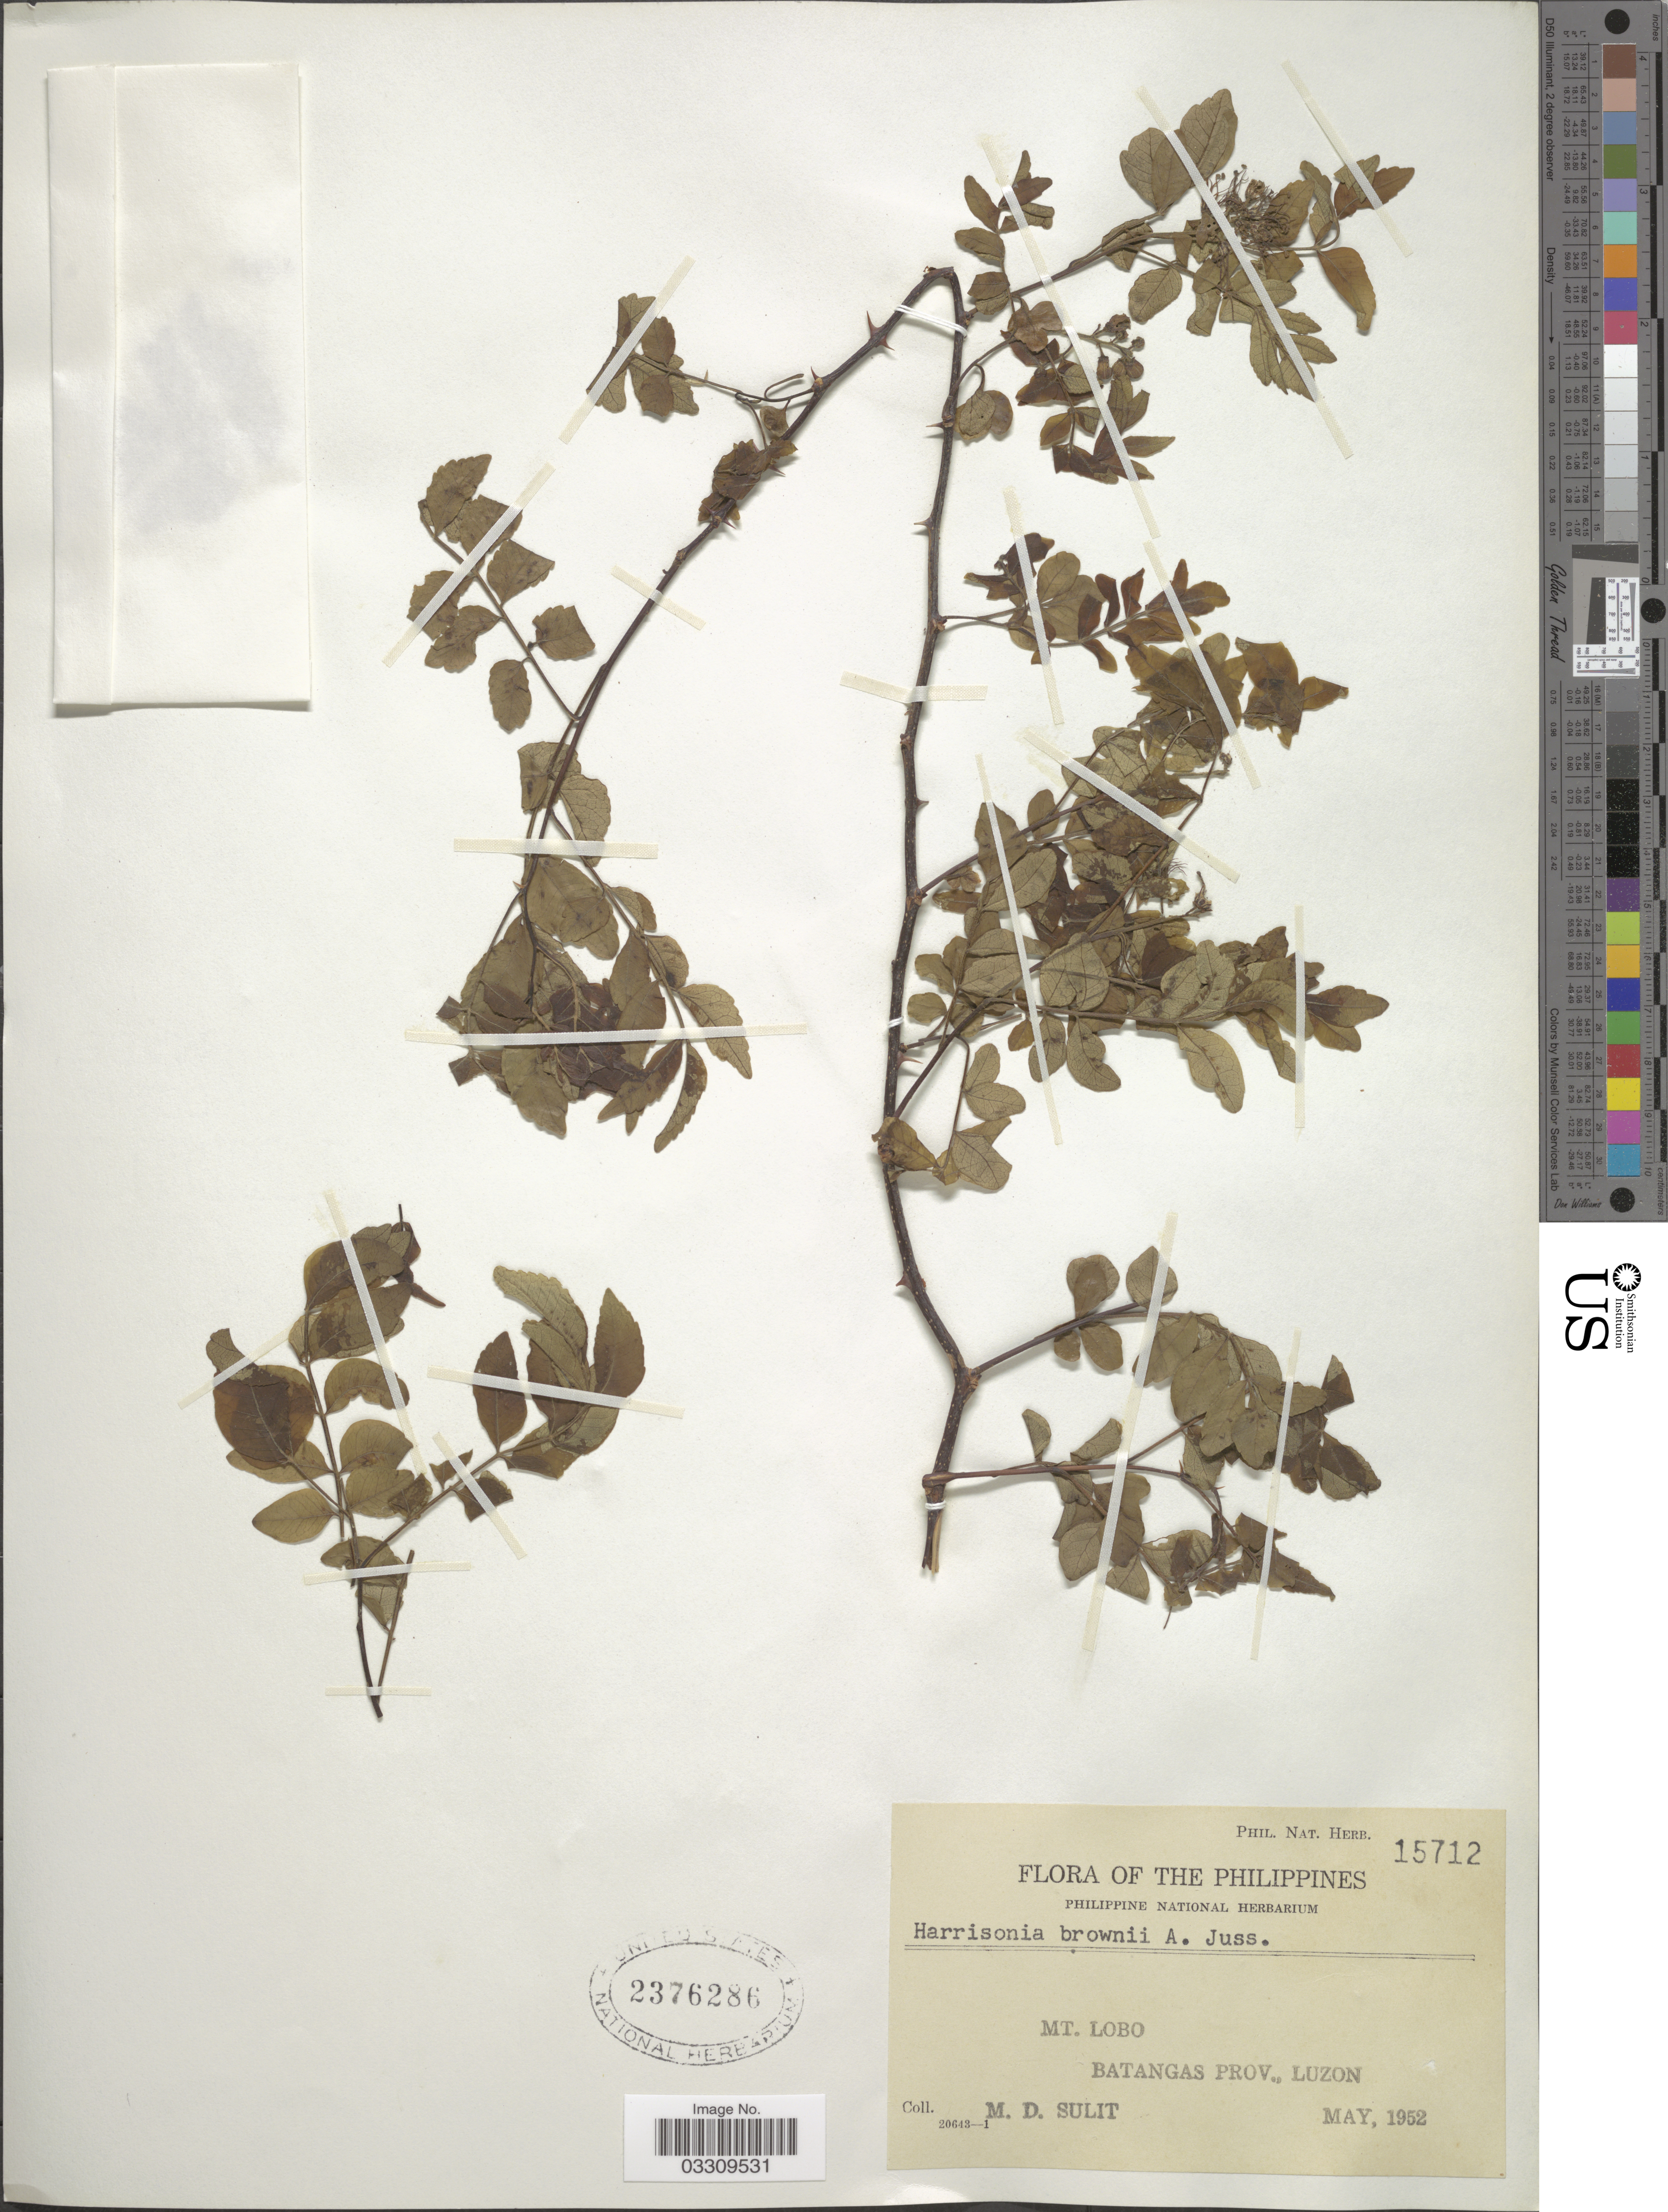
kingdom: Plantae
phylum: Tracheophyta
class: Magnoliopsida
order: Sapindales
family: Rutaceae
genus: Harrisonia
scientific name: Harrisonia brownii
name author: A. Juss.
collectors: M. Sulit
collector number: Phil. Nat. Herb.15712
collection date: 1952-05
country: Philippines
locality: Mt. Lobo. Batangas Prov., Luzon.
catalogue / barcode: US 2376286